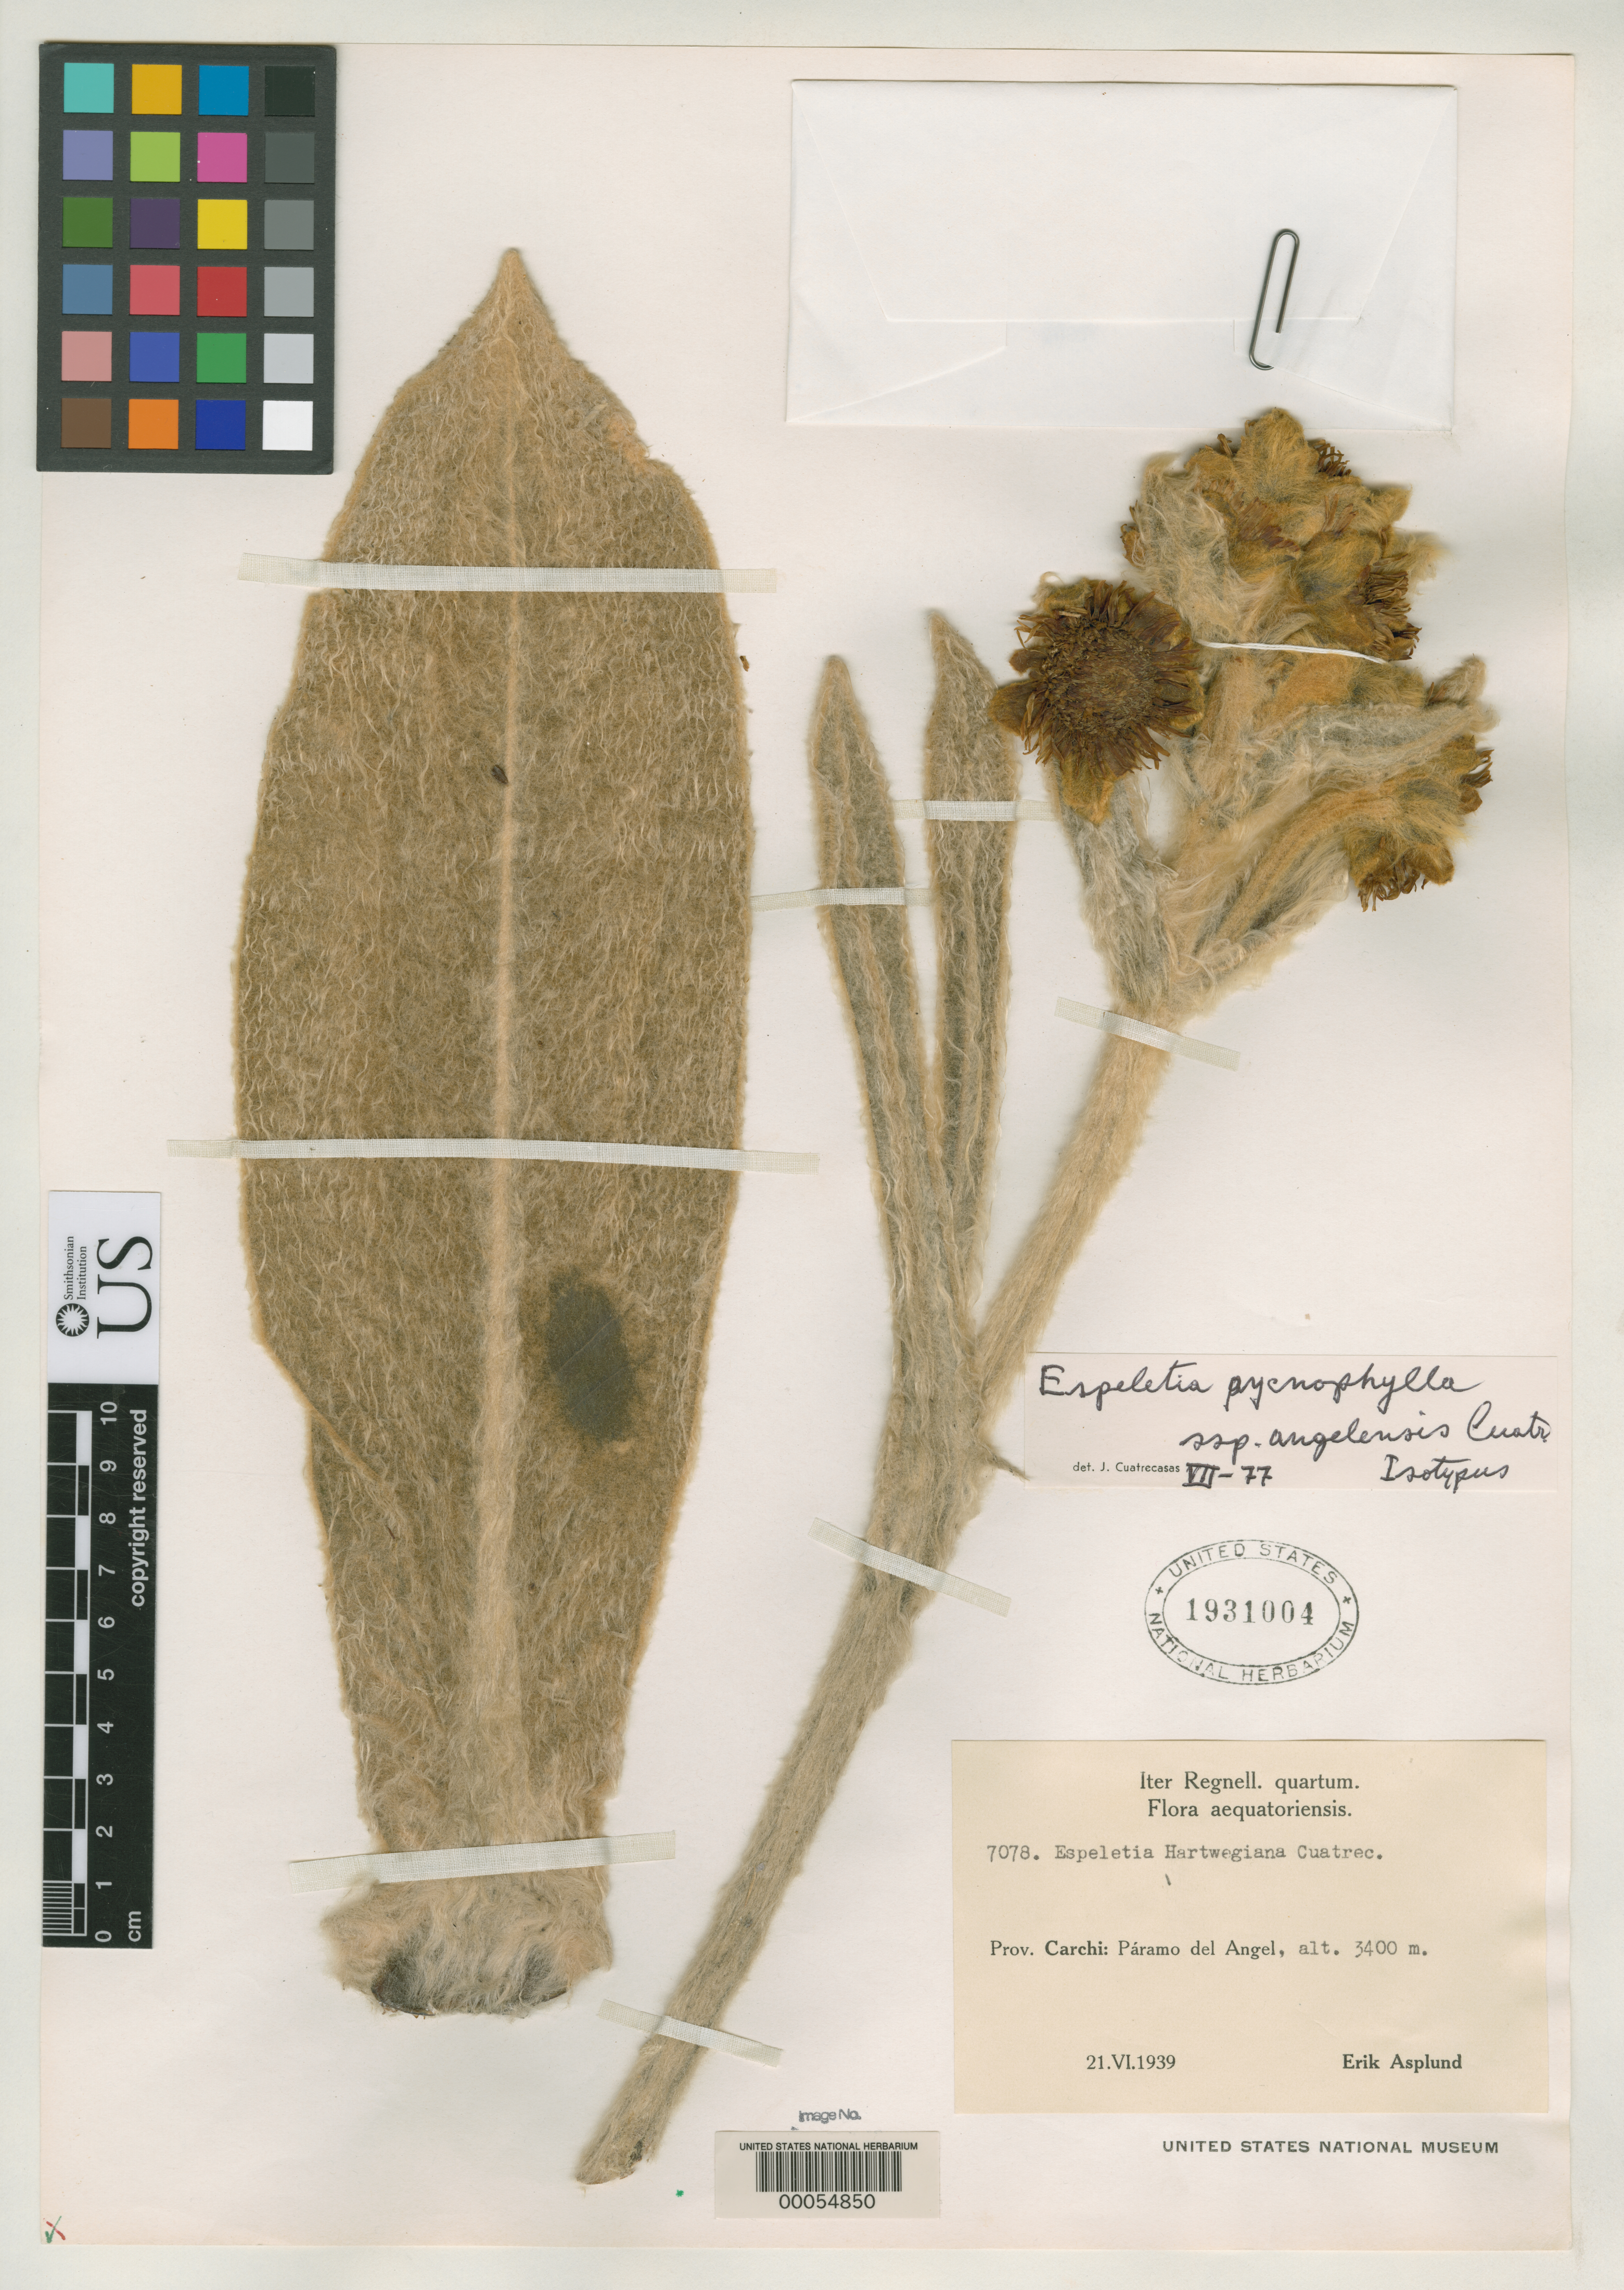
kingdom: Plantae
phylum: Tracheophyta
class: Magnoliopsida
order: Asterales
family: Asteraceae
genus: Espeletia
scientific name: Espeletia pycnophylla subsp. angelensis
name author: Cuatrec.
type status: Isotype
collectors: E. Asplund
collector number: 7078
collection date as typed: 21 Jun 1939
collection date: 1939-06-21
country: Ecuador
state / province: Carchi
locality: Páramo del Angel.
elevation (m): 3400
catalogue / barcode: US 1931004